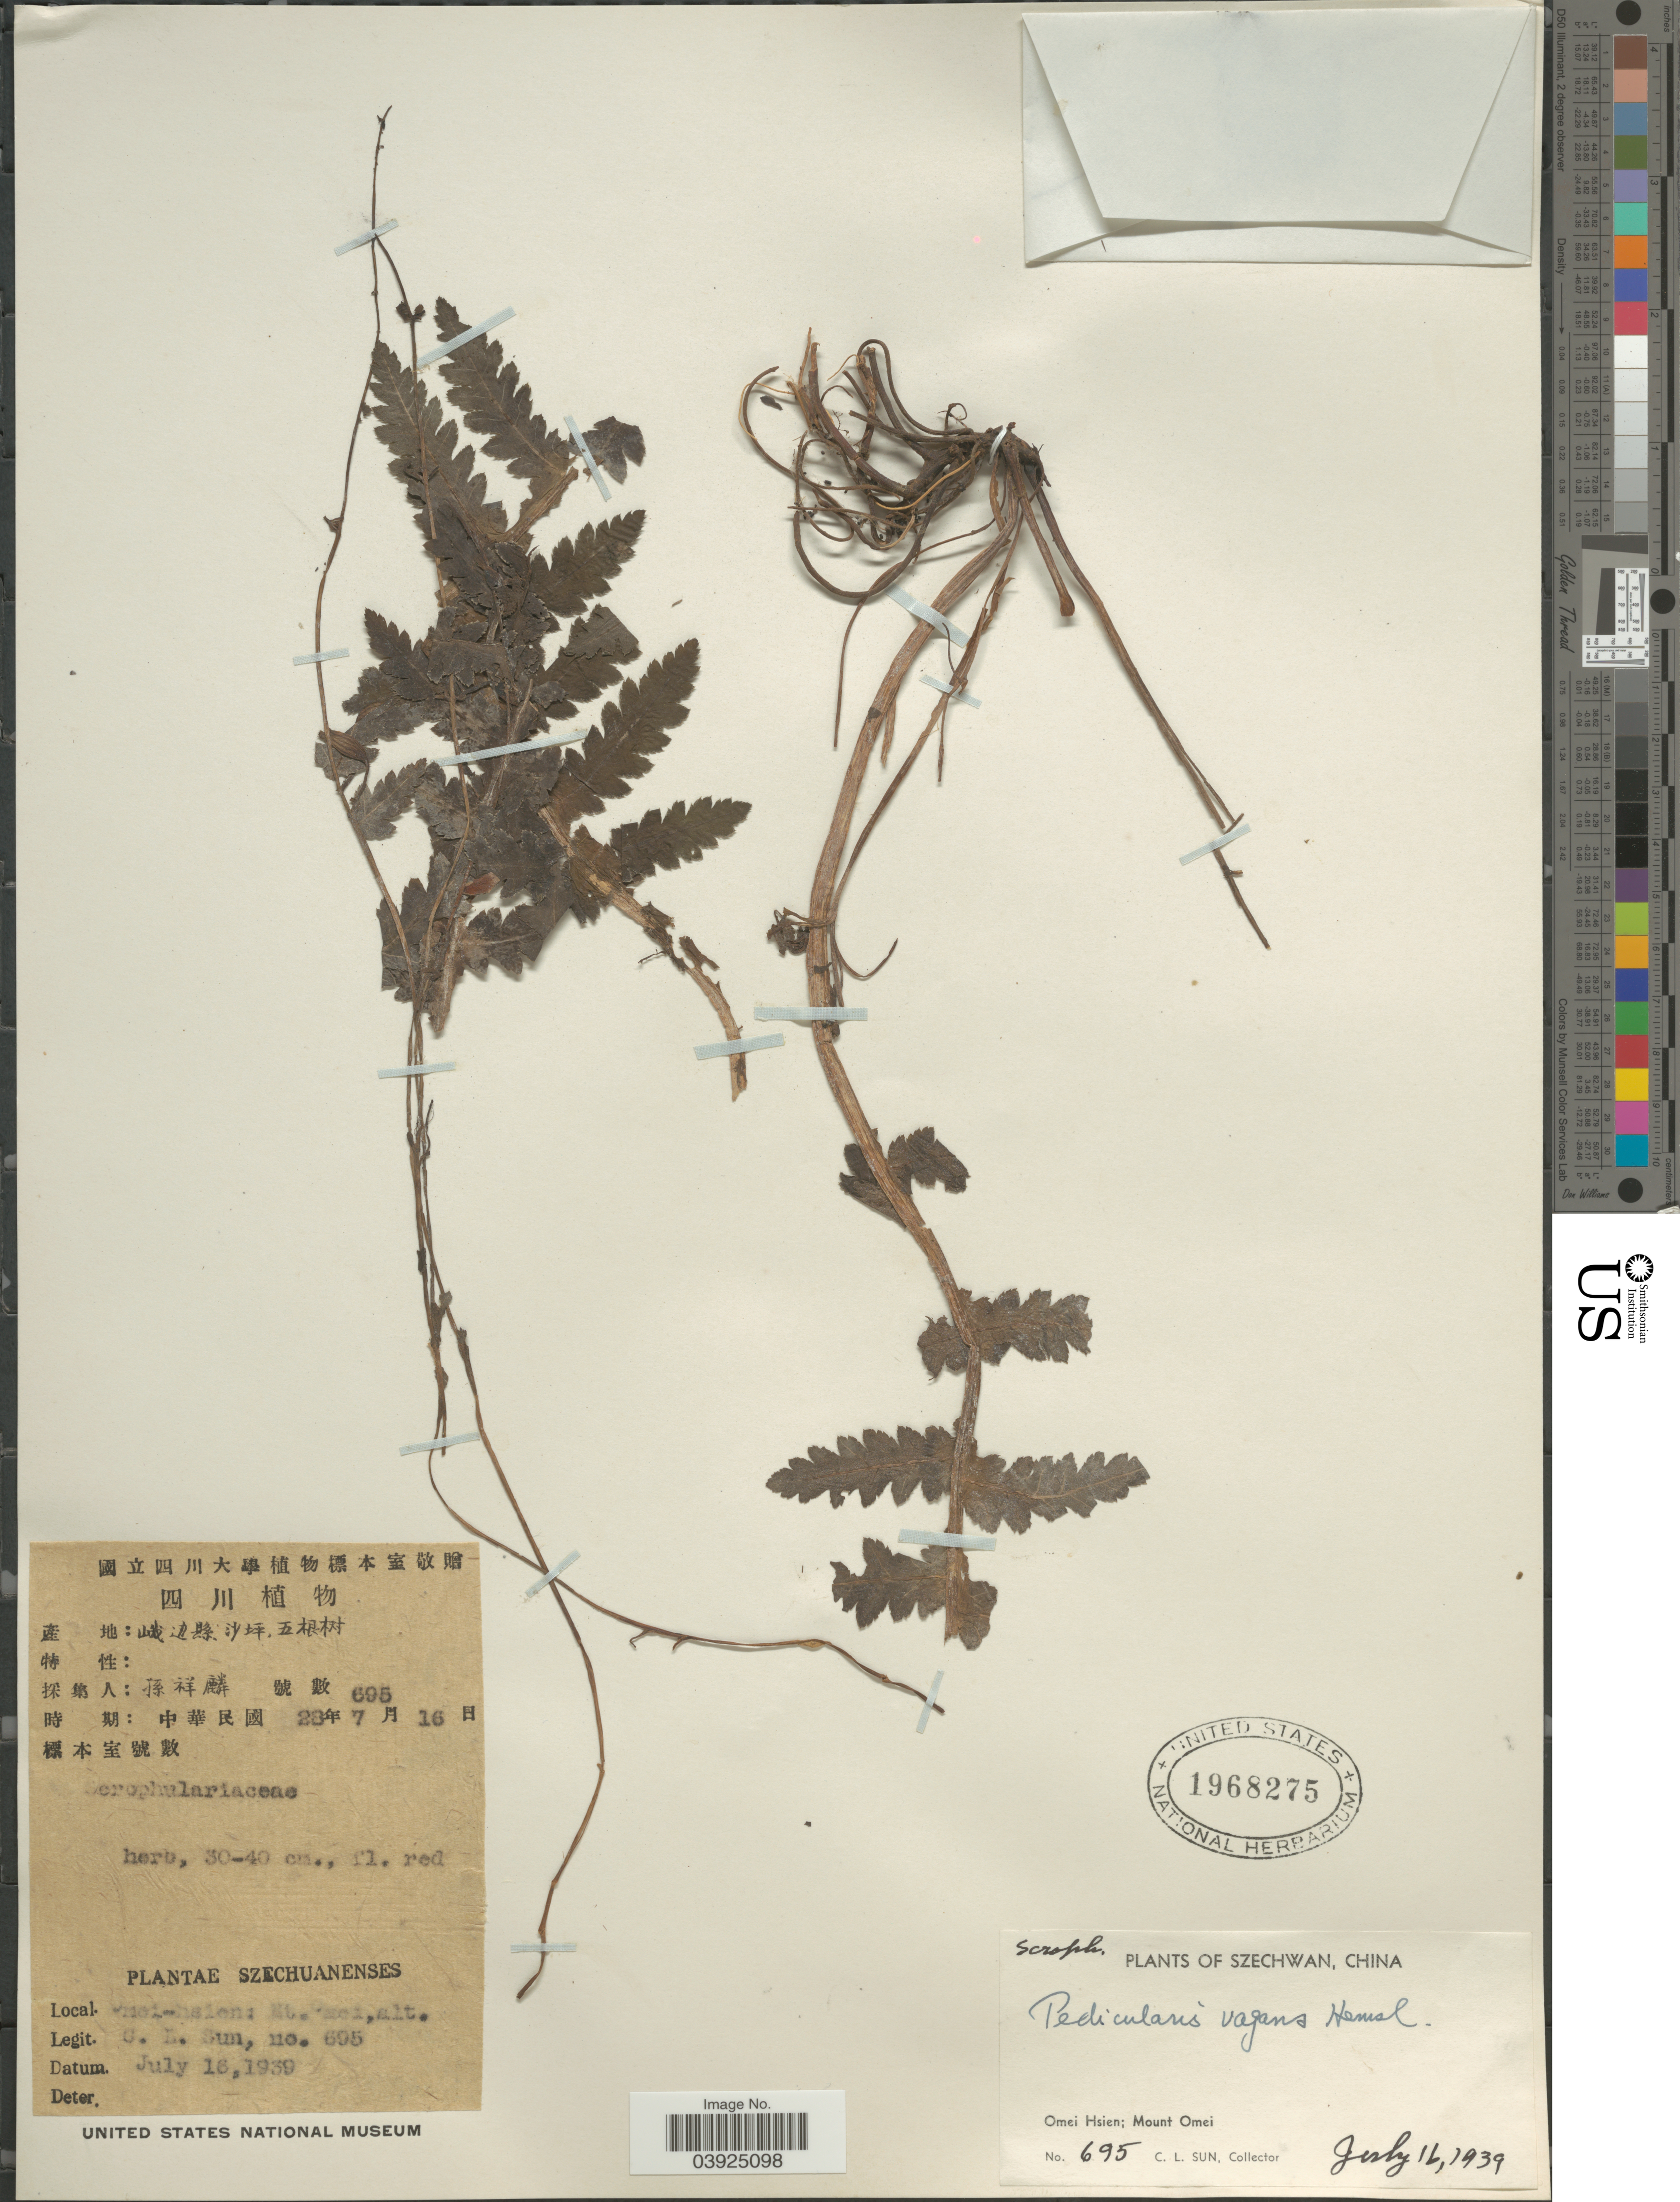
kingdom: Plantae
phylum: Tracheophyta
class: Magnoliopsida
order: Lamiales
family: Orobanchaceae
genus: Pedicularis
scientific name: Pedicularis vagans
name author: Hemsl.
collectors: C. Sun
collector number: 695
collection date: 1939-07-11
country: China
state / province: Sichuan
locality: Szechwan. Omei Hsien: Mount Omei.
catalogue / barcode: US 1968275